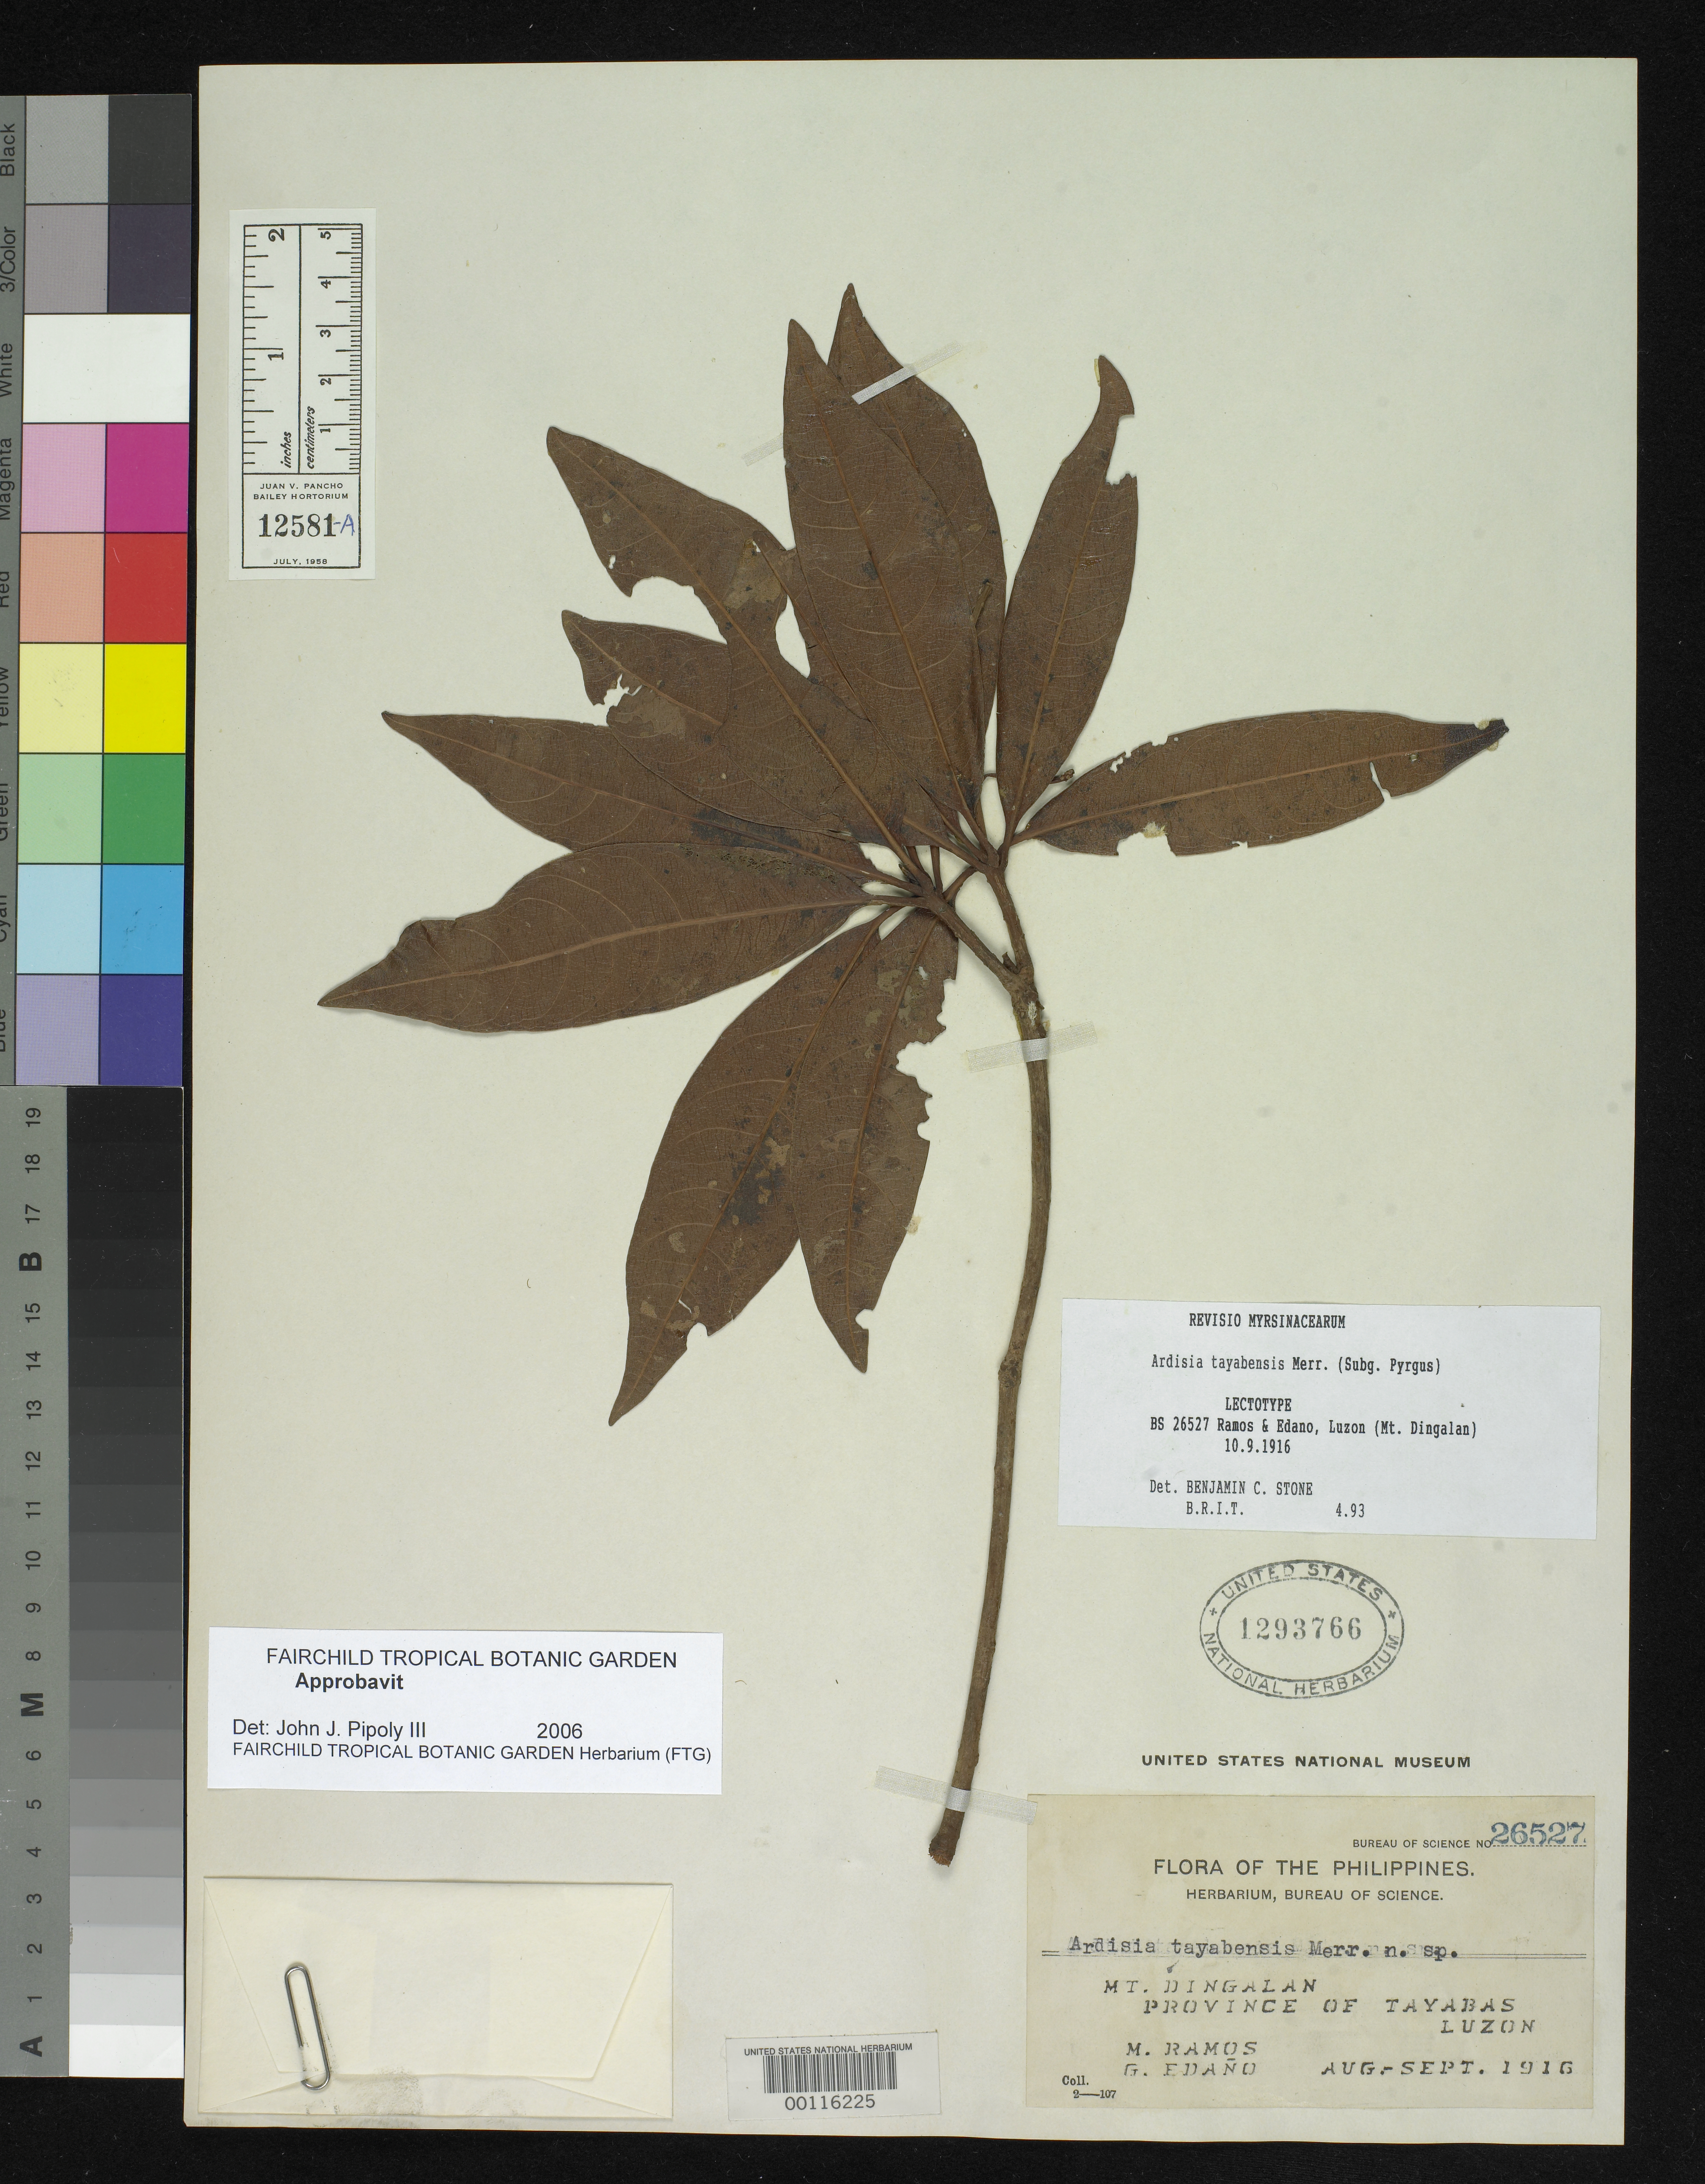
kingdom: Plantae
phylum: Tracheophyta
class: Magnoliopsida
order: Ericales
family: Primulaceae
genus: Ardisia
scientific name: Ardisia tayabensis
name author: Merr.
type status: Isotype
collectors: M. Ramos & G. E. Edaño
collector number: Bur. Sci. 26527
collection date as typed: Aug 1916 to -- Sep 1916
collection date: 1916-08/1916-09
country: Philippines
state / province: Calabarzon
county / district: Quezon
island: Luzon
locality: Mount Dingalan.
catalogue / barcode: US 1293766